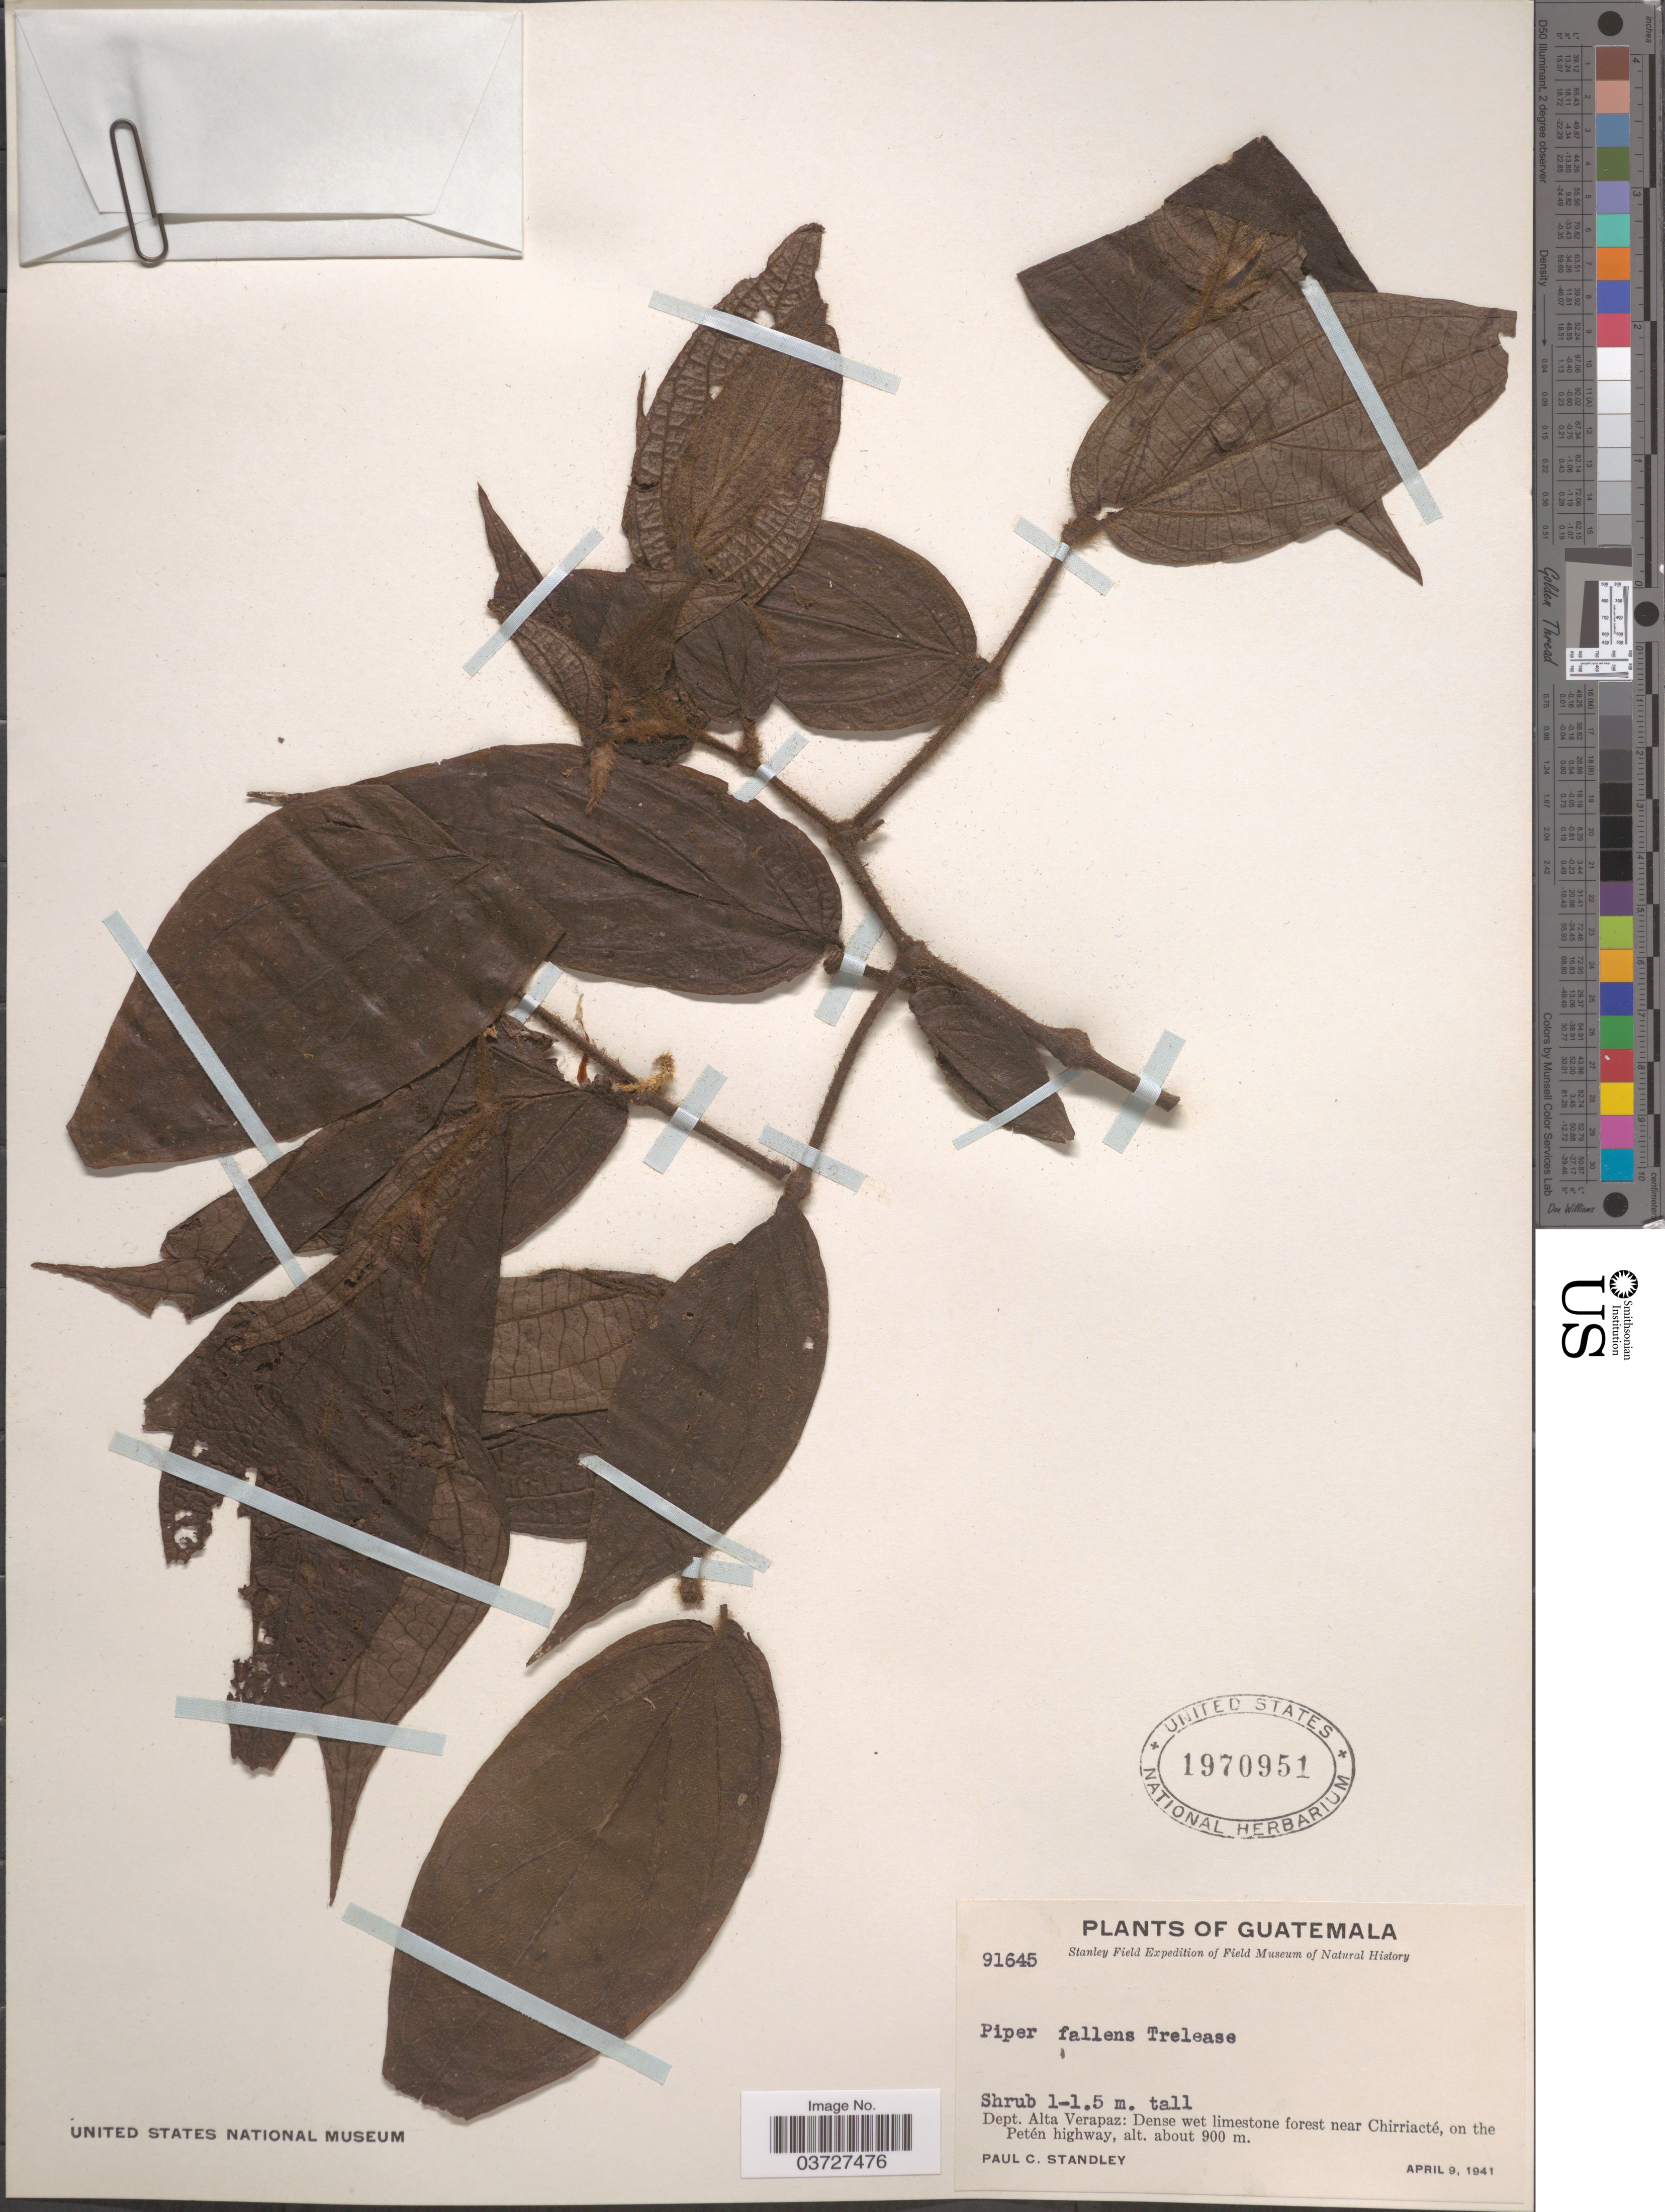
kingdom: Plantae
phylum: Tracheophyta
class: Magnoliopsida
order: Piperales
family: Piperaceae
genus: Piper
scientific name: Piper fallens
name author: Trel.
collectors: P. C. Standley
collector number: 91645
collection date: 1941-04-09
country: Guatemala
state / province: Alta Verapaz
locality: Dept. Alta Verapaz: Dense wet limestone near Chirriacté, on the Petén highway.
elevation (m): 900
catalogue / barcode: US 1970951